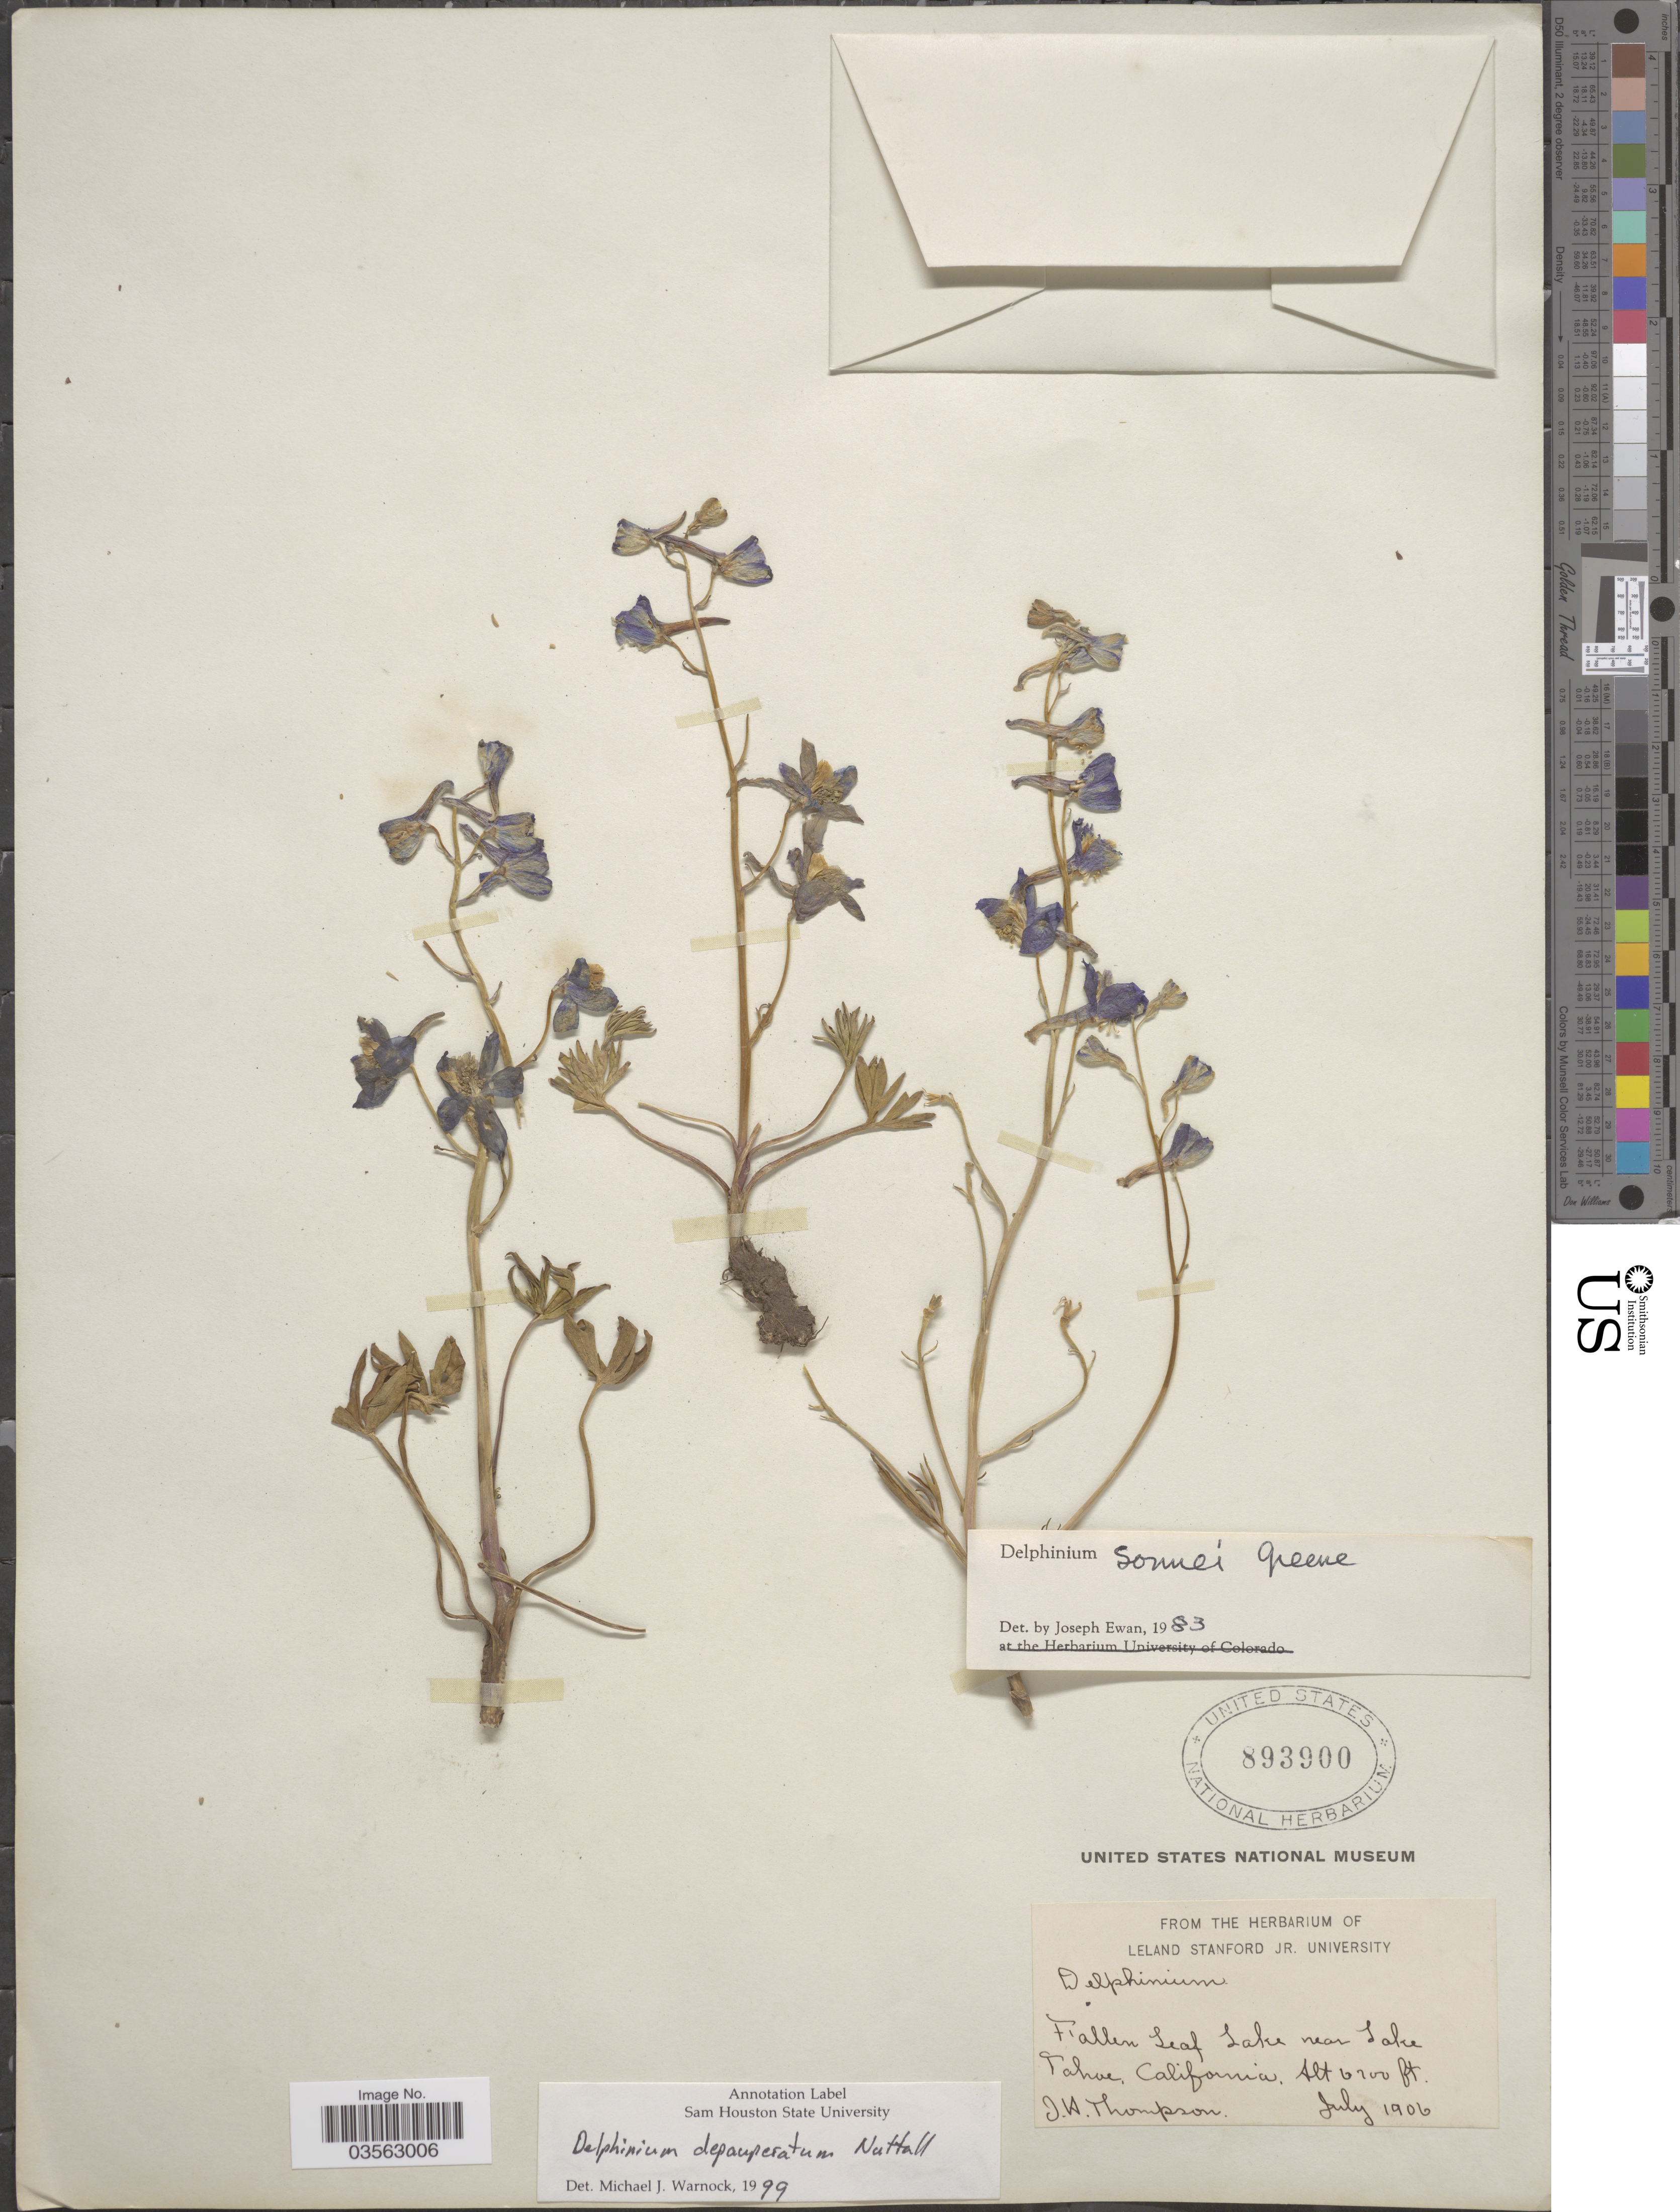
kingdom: Plantae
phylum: Tracheophyta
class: Magnoliopsida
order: Ranunculales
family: Ranunculaceae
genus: Delphinium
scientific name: Delphinium depauperatum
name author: Nutt.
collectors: J. Thompson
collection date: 1906-07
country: United States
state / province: California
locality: Fallen Leaf Lake near Lake Tahoe.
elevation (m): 2042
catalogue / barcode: US 893900